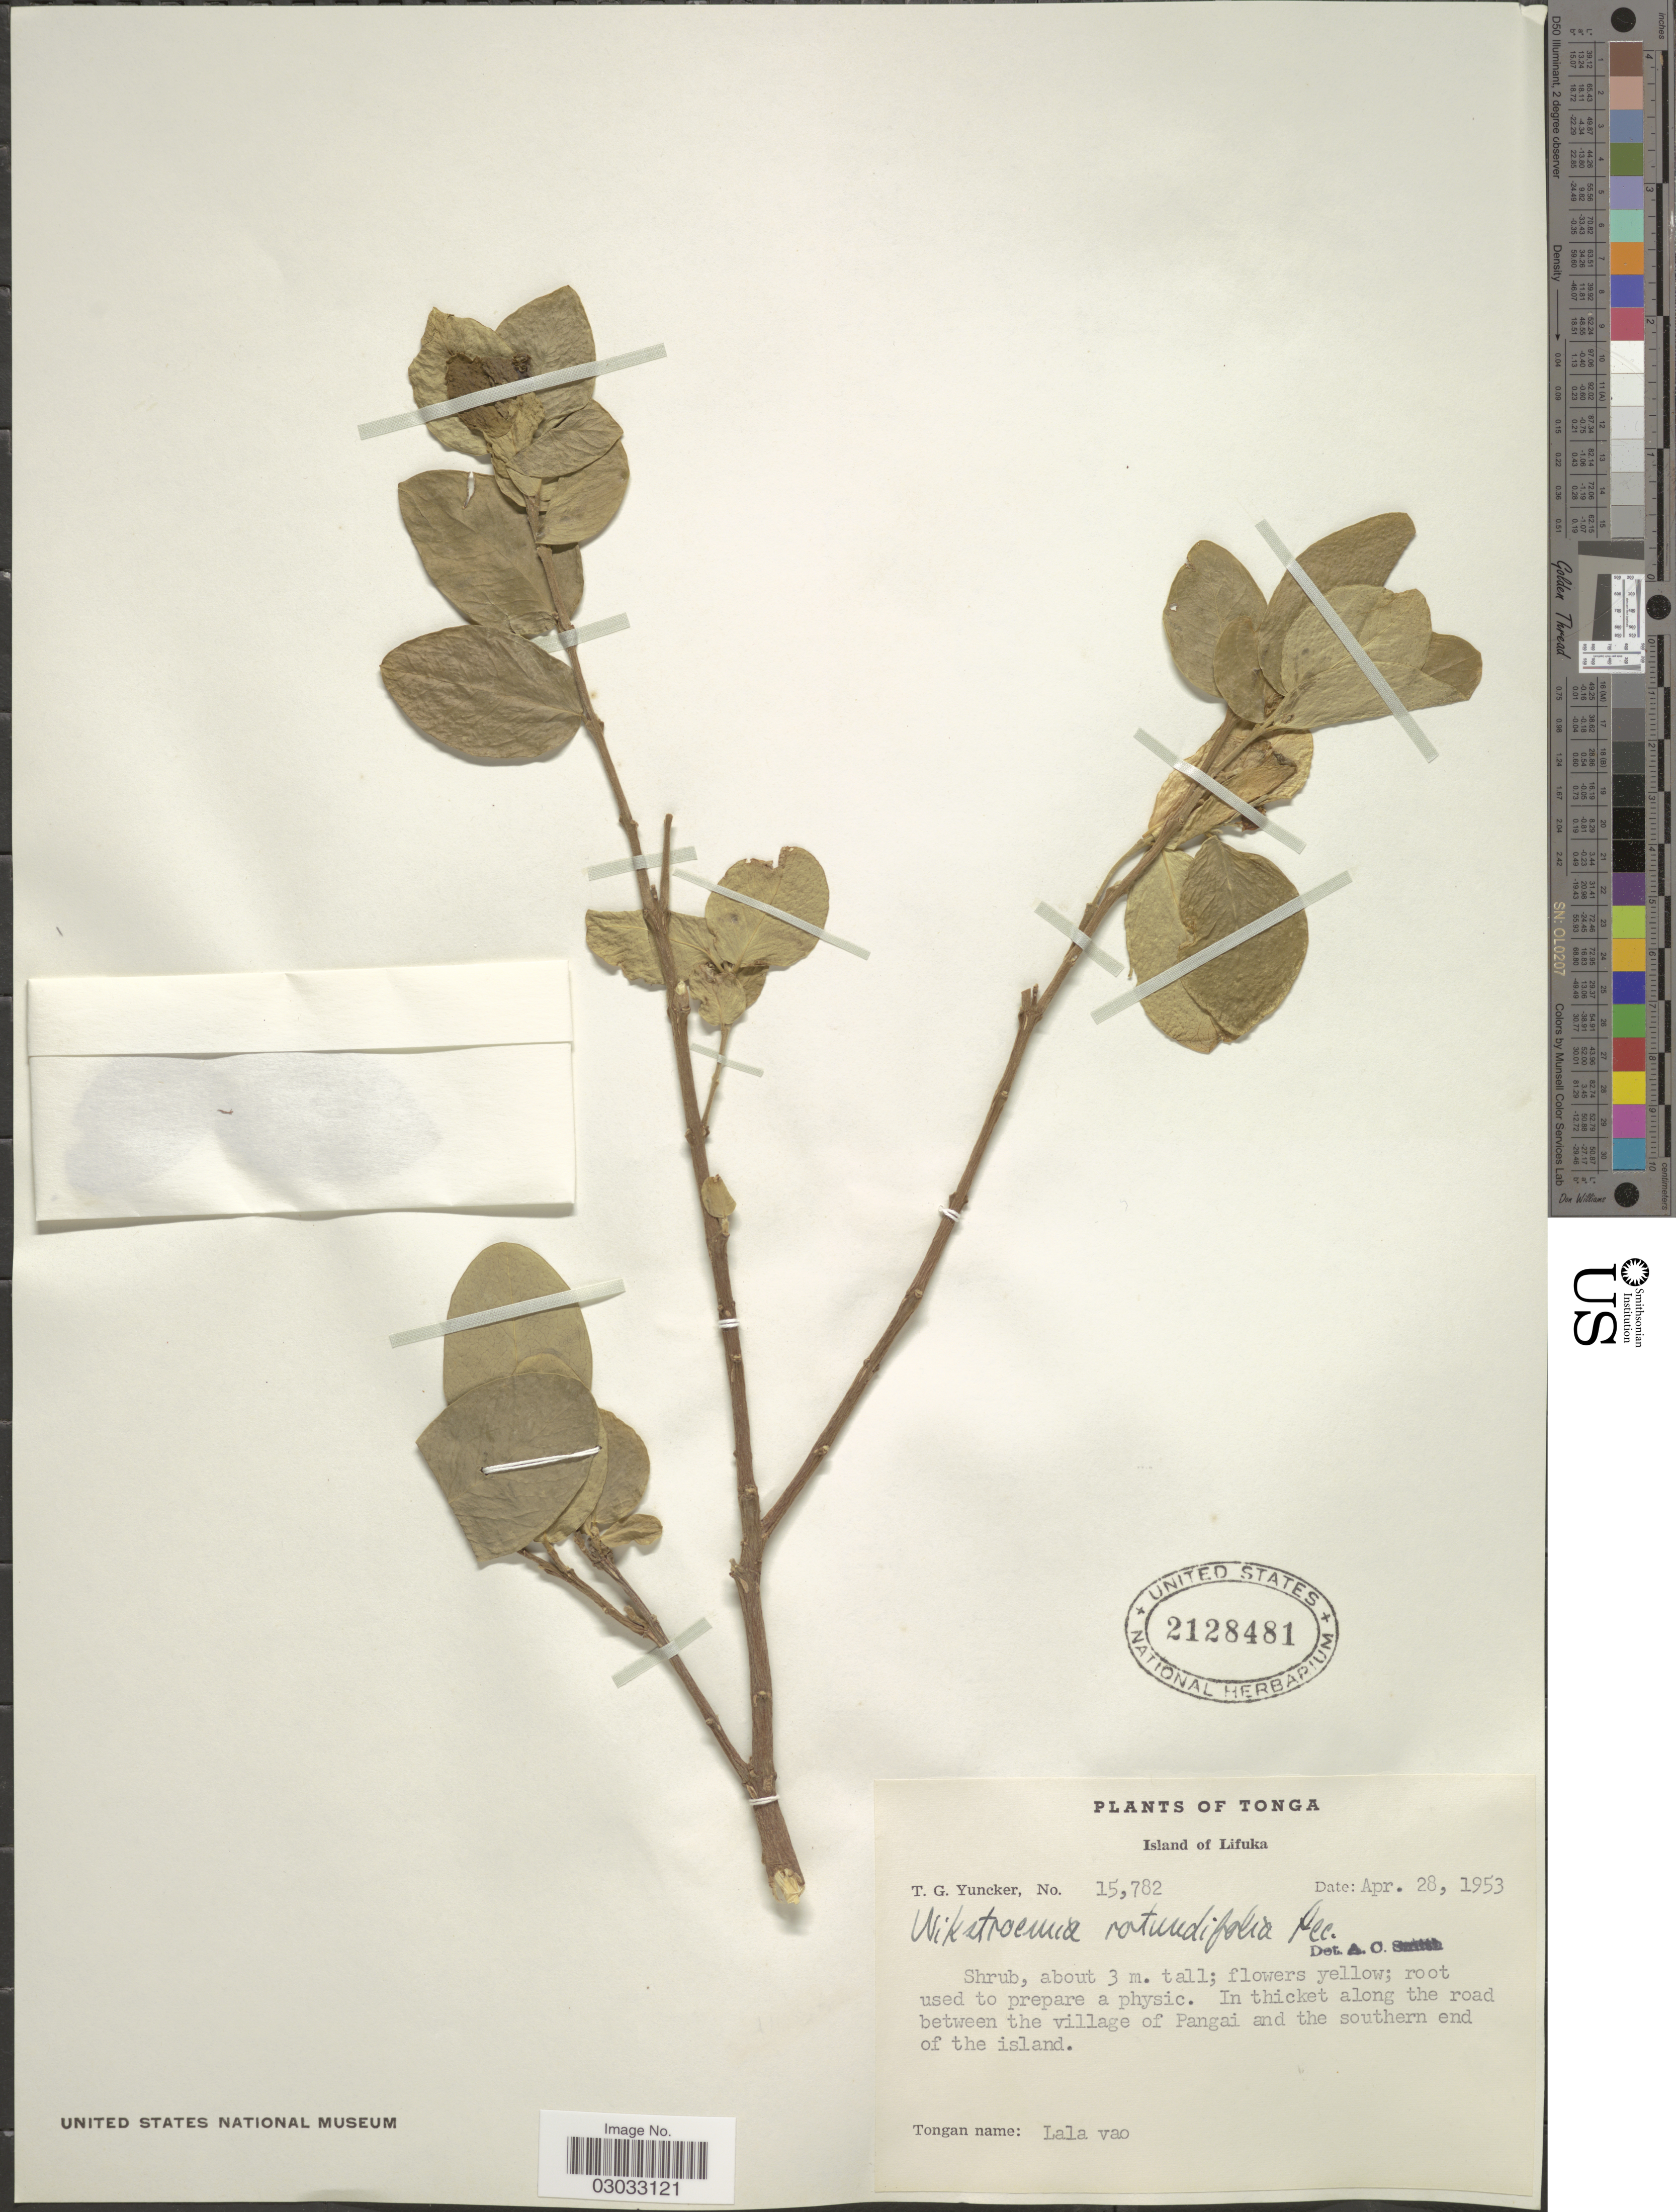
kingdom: Plantae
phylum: Tracheophyta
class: Magnoliopsida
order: Malvales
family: Thymelaeaceae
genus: Wikstroemia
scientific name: Wikstroemia rotundifolia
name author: Decne.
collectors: T. G. Yuncker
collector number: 15782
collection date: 1953-04-28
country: Tonga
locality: Island of Lifuka, In thicket along the road between the village of Pangai and the southern end of the island.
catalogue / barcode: US 2128481